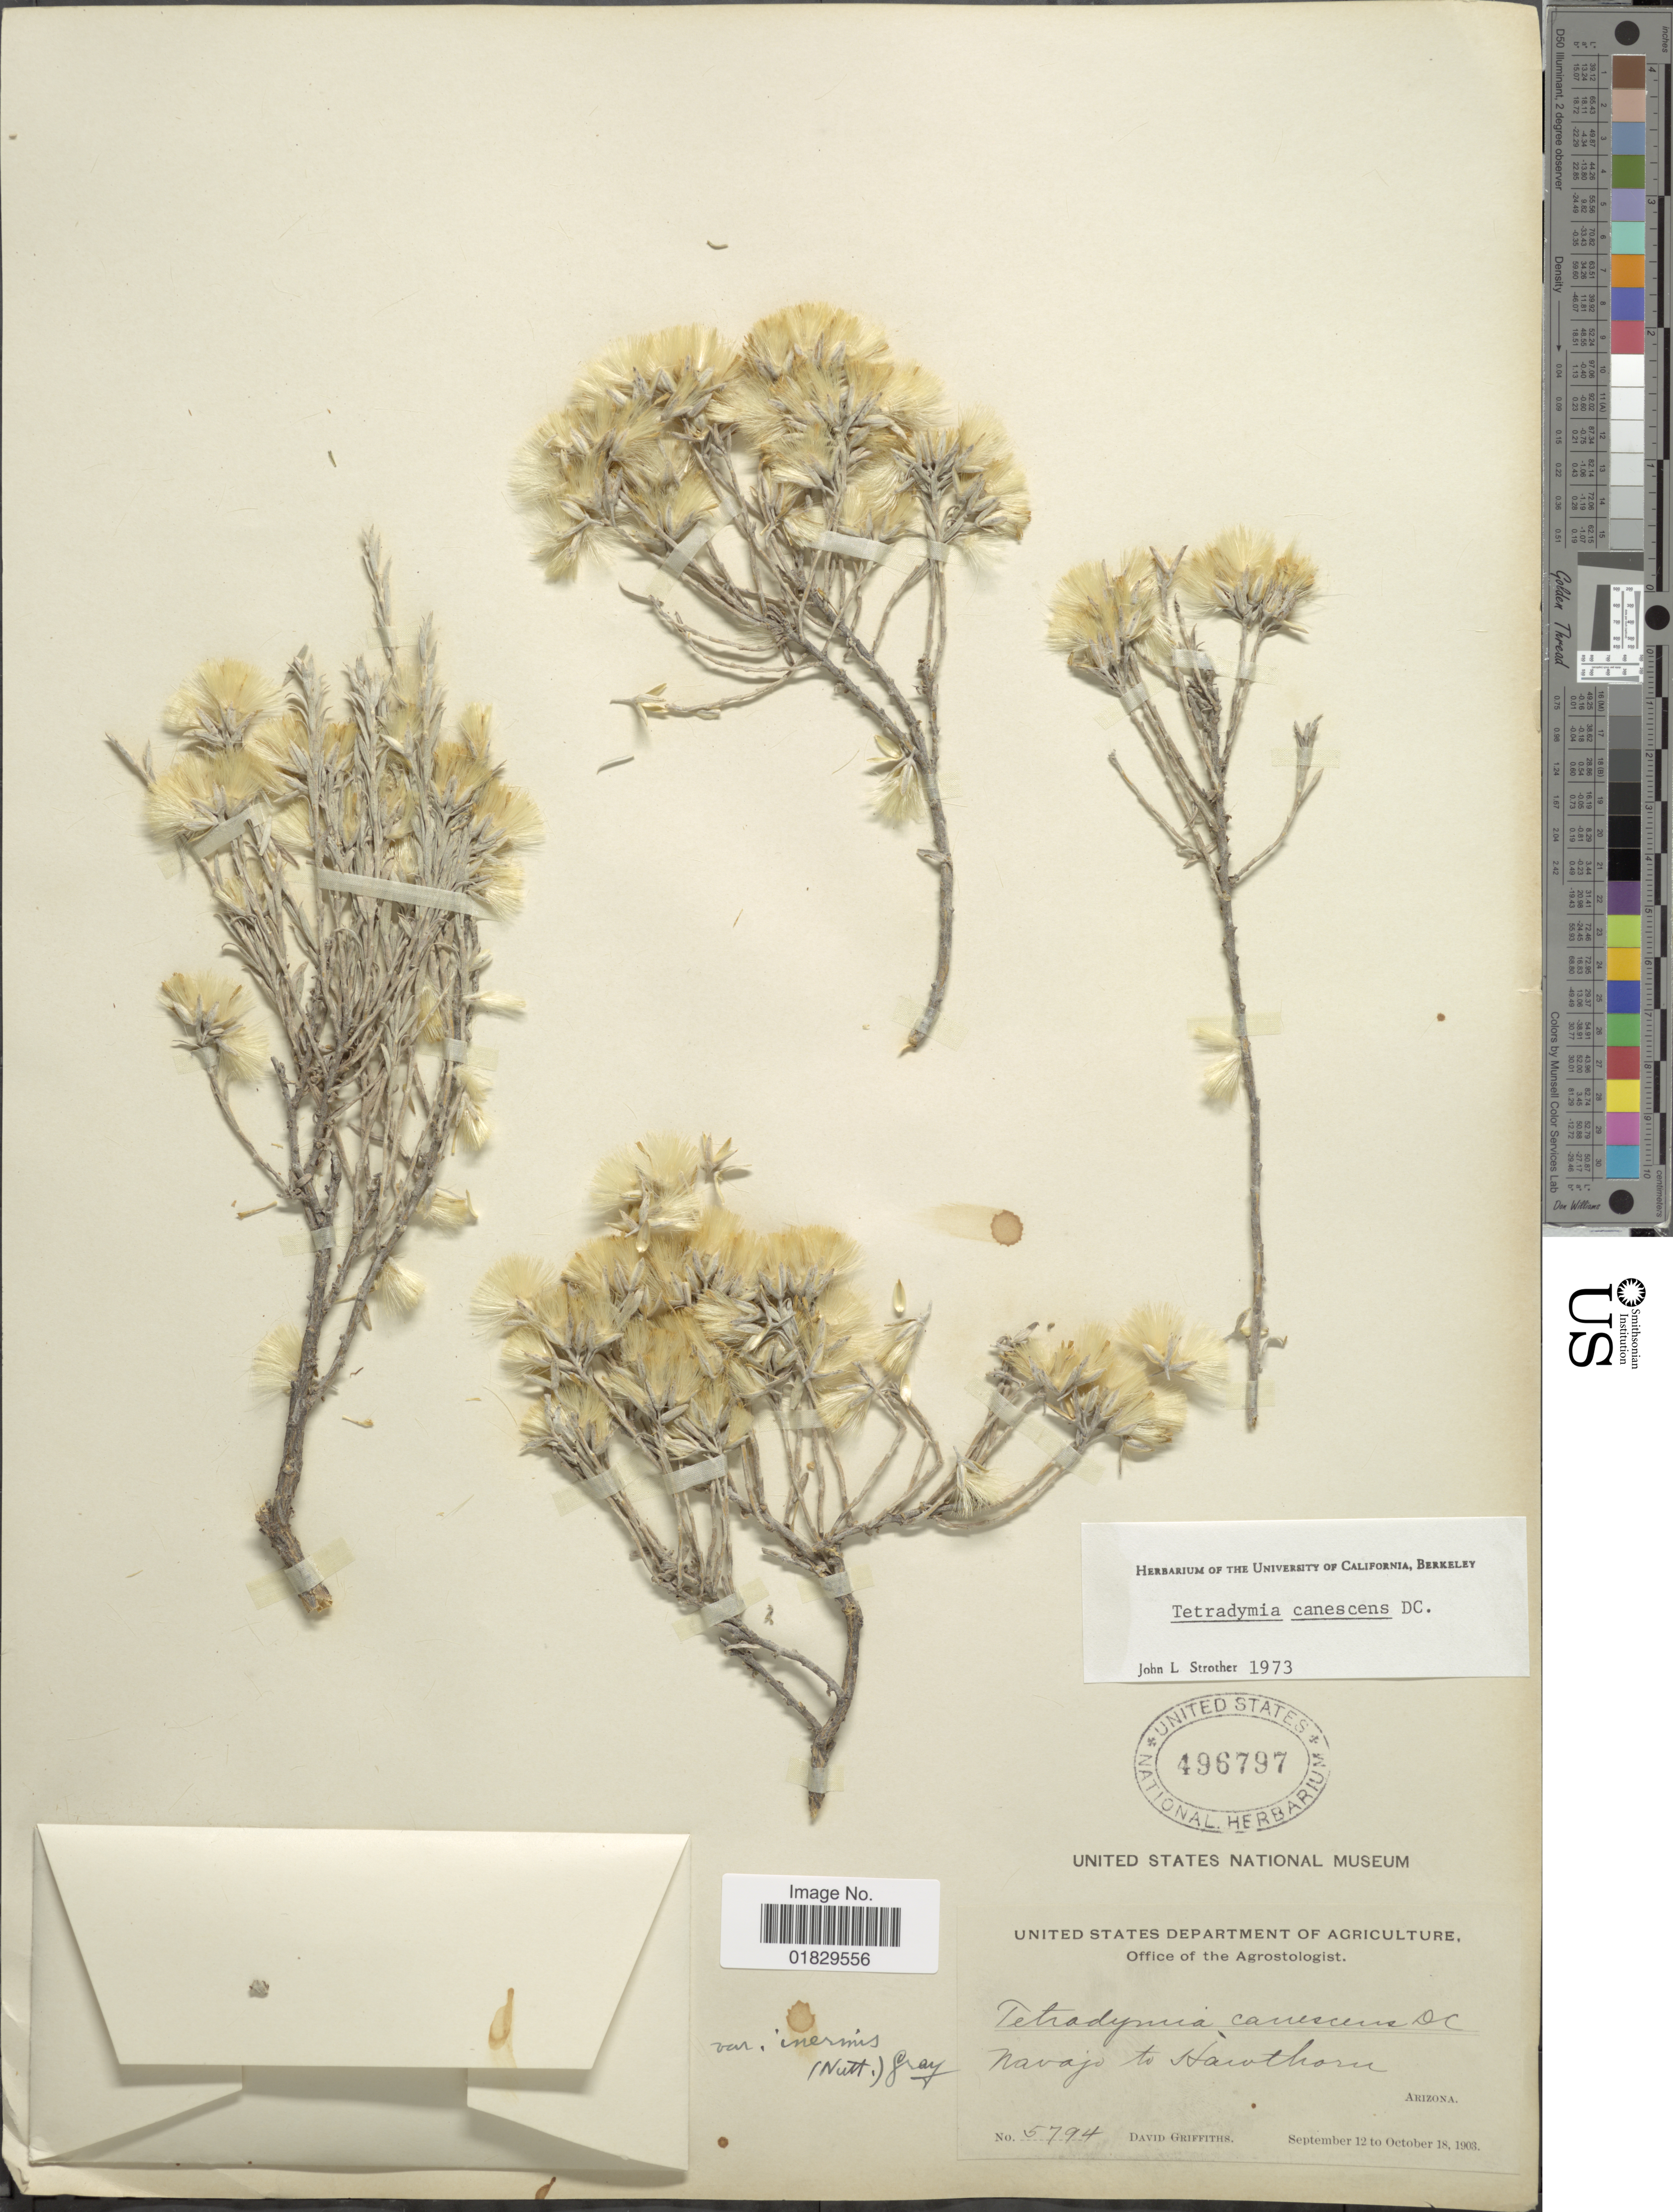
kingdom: Plantae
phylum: Tracheophyta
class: Magnoliopsida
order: Asterales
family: Asteraceae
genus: Tetradymia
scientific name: Tetradymia canescens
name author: DC.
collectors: D. Griffiths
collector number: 5794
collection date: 1903-09-12/1903-10-18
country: United States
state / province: Arizona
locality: Navajo to Hawthorn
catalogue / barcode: US 496797